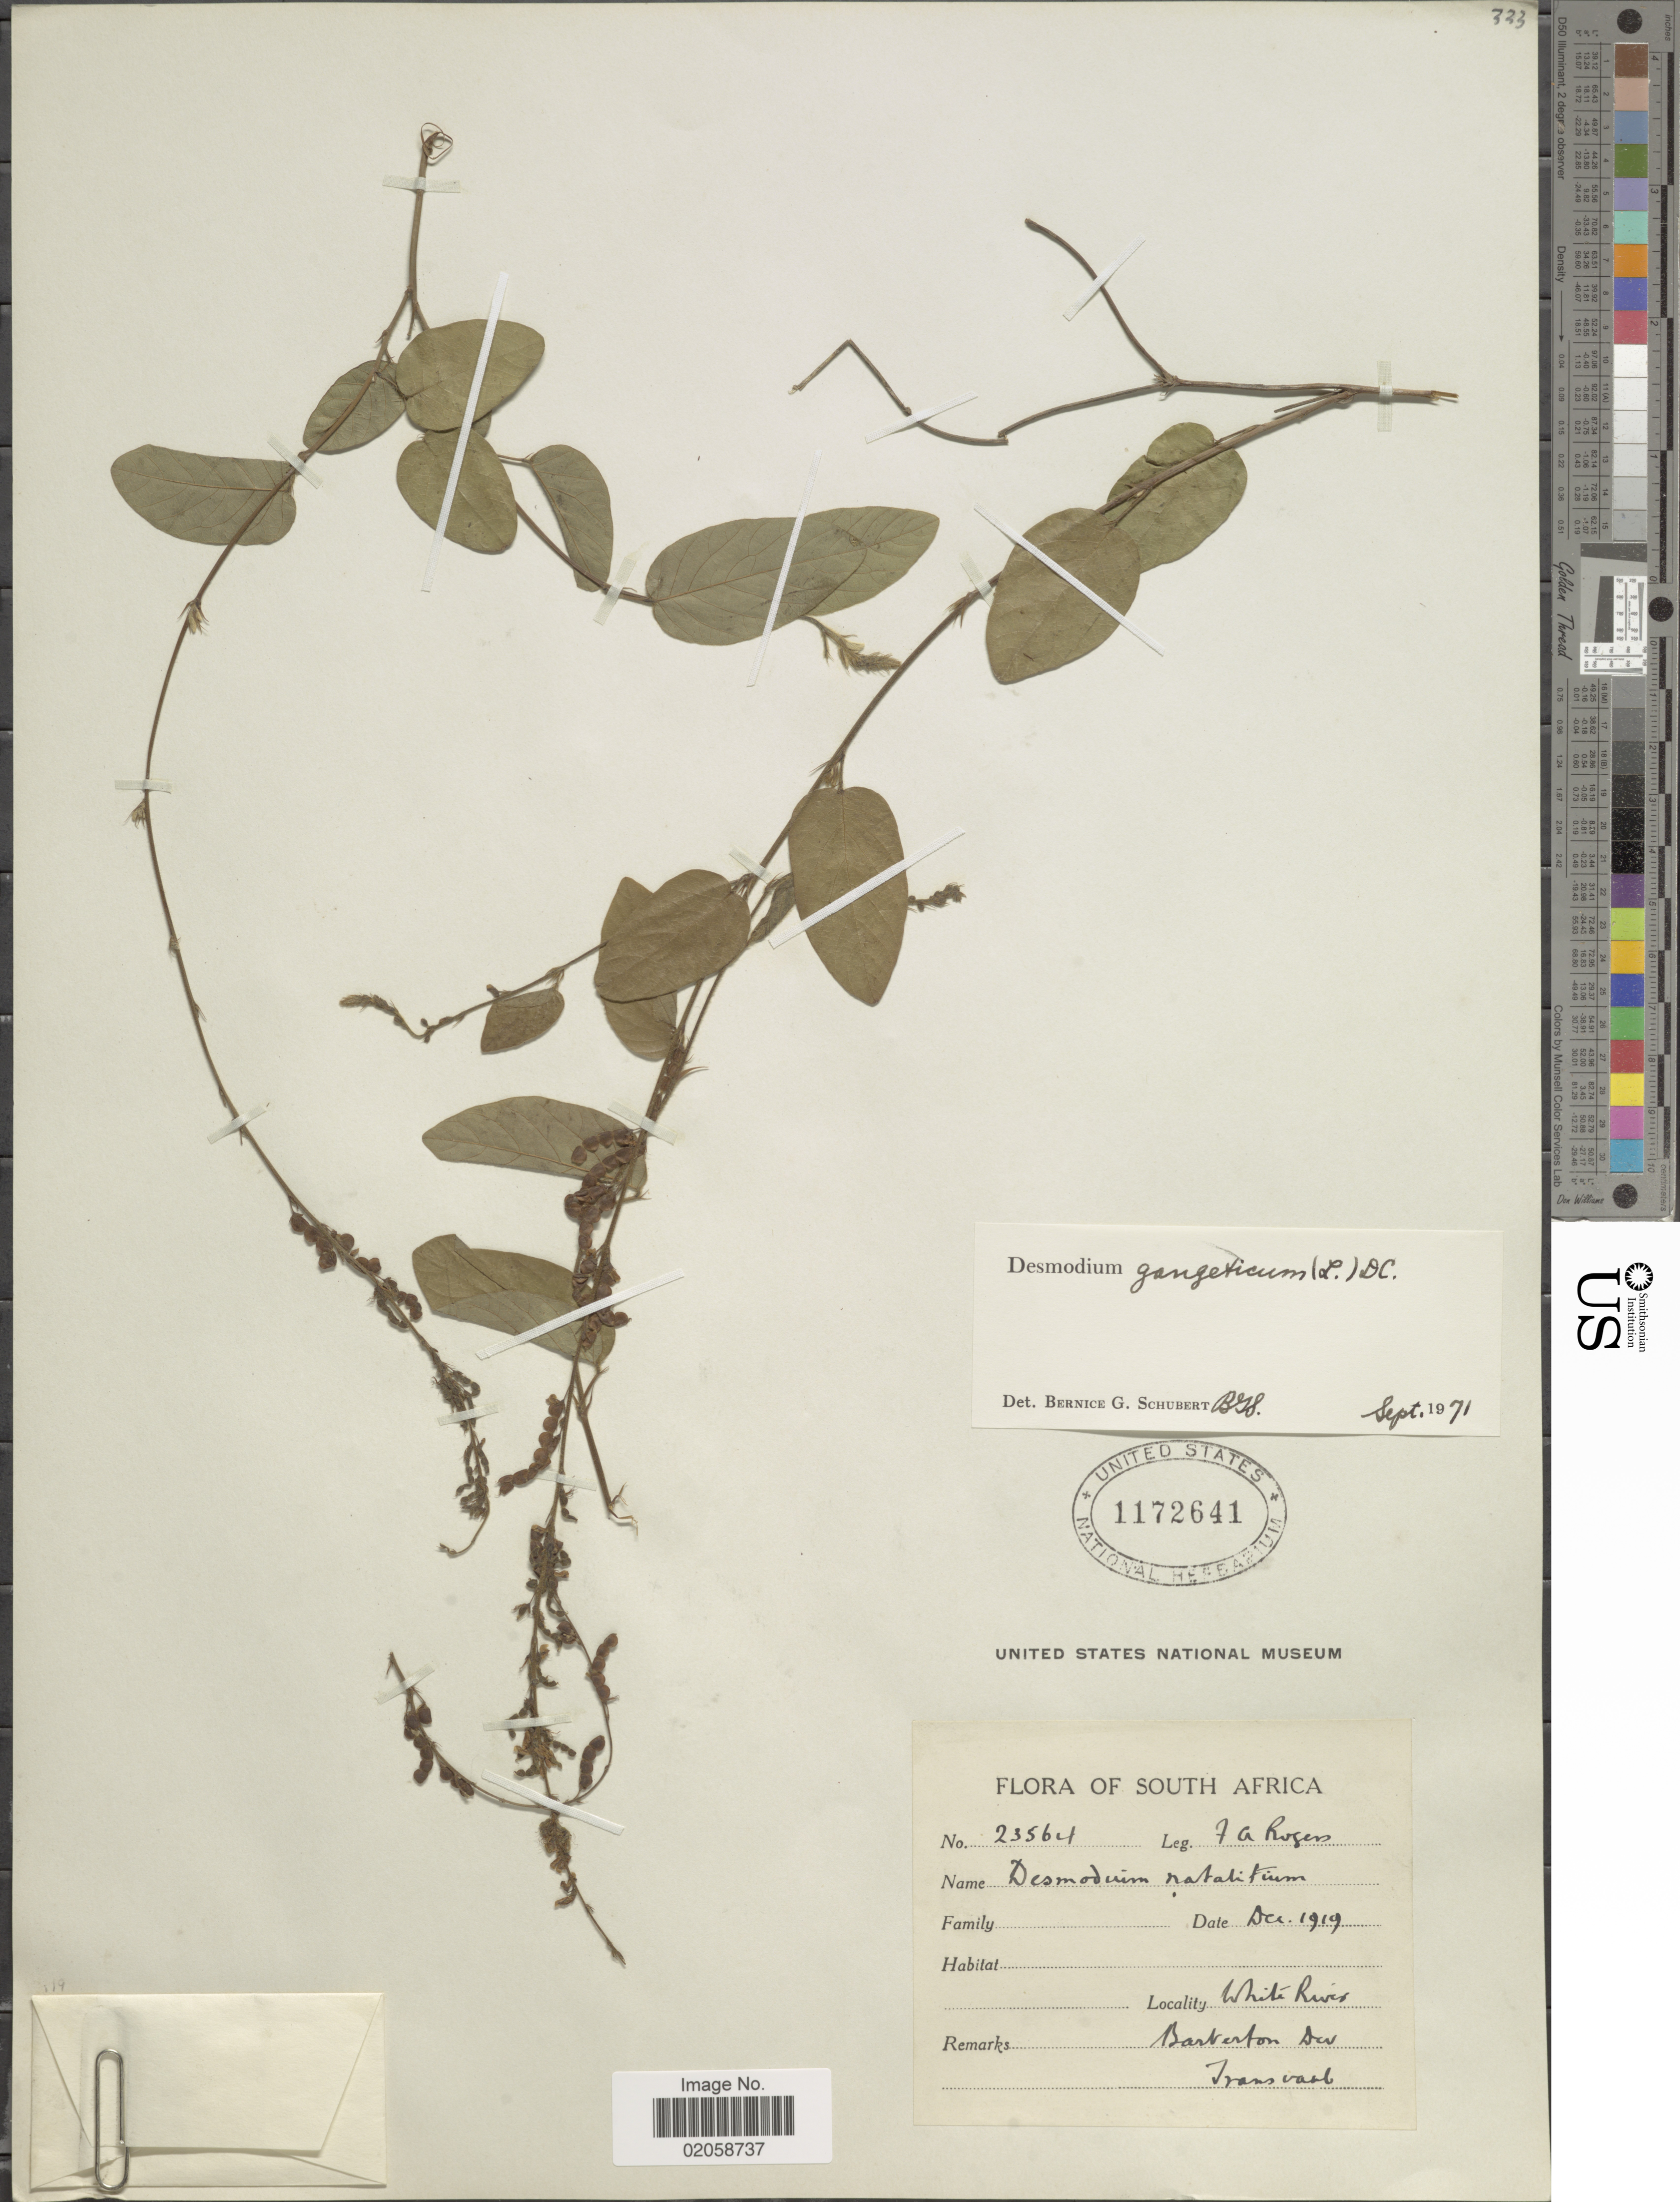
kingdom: Plantae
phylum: Tracheophyta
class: Magnoliopsida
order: Fabales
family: Fabaceae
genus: Pleurolobus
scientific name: Pleurolobus gangeticus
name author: (L.) J. St.-Hil. ex H. Ohashi & K. Ohashi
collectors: F. A. Rogers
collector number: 23564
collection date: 1919-12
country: South Africa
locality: White River. Barberton Div.Transvaal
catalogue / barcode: US 1172641